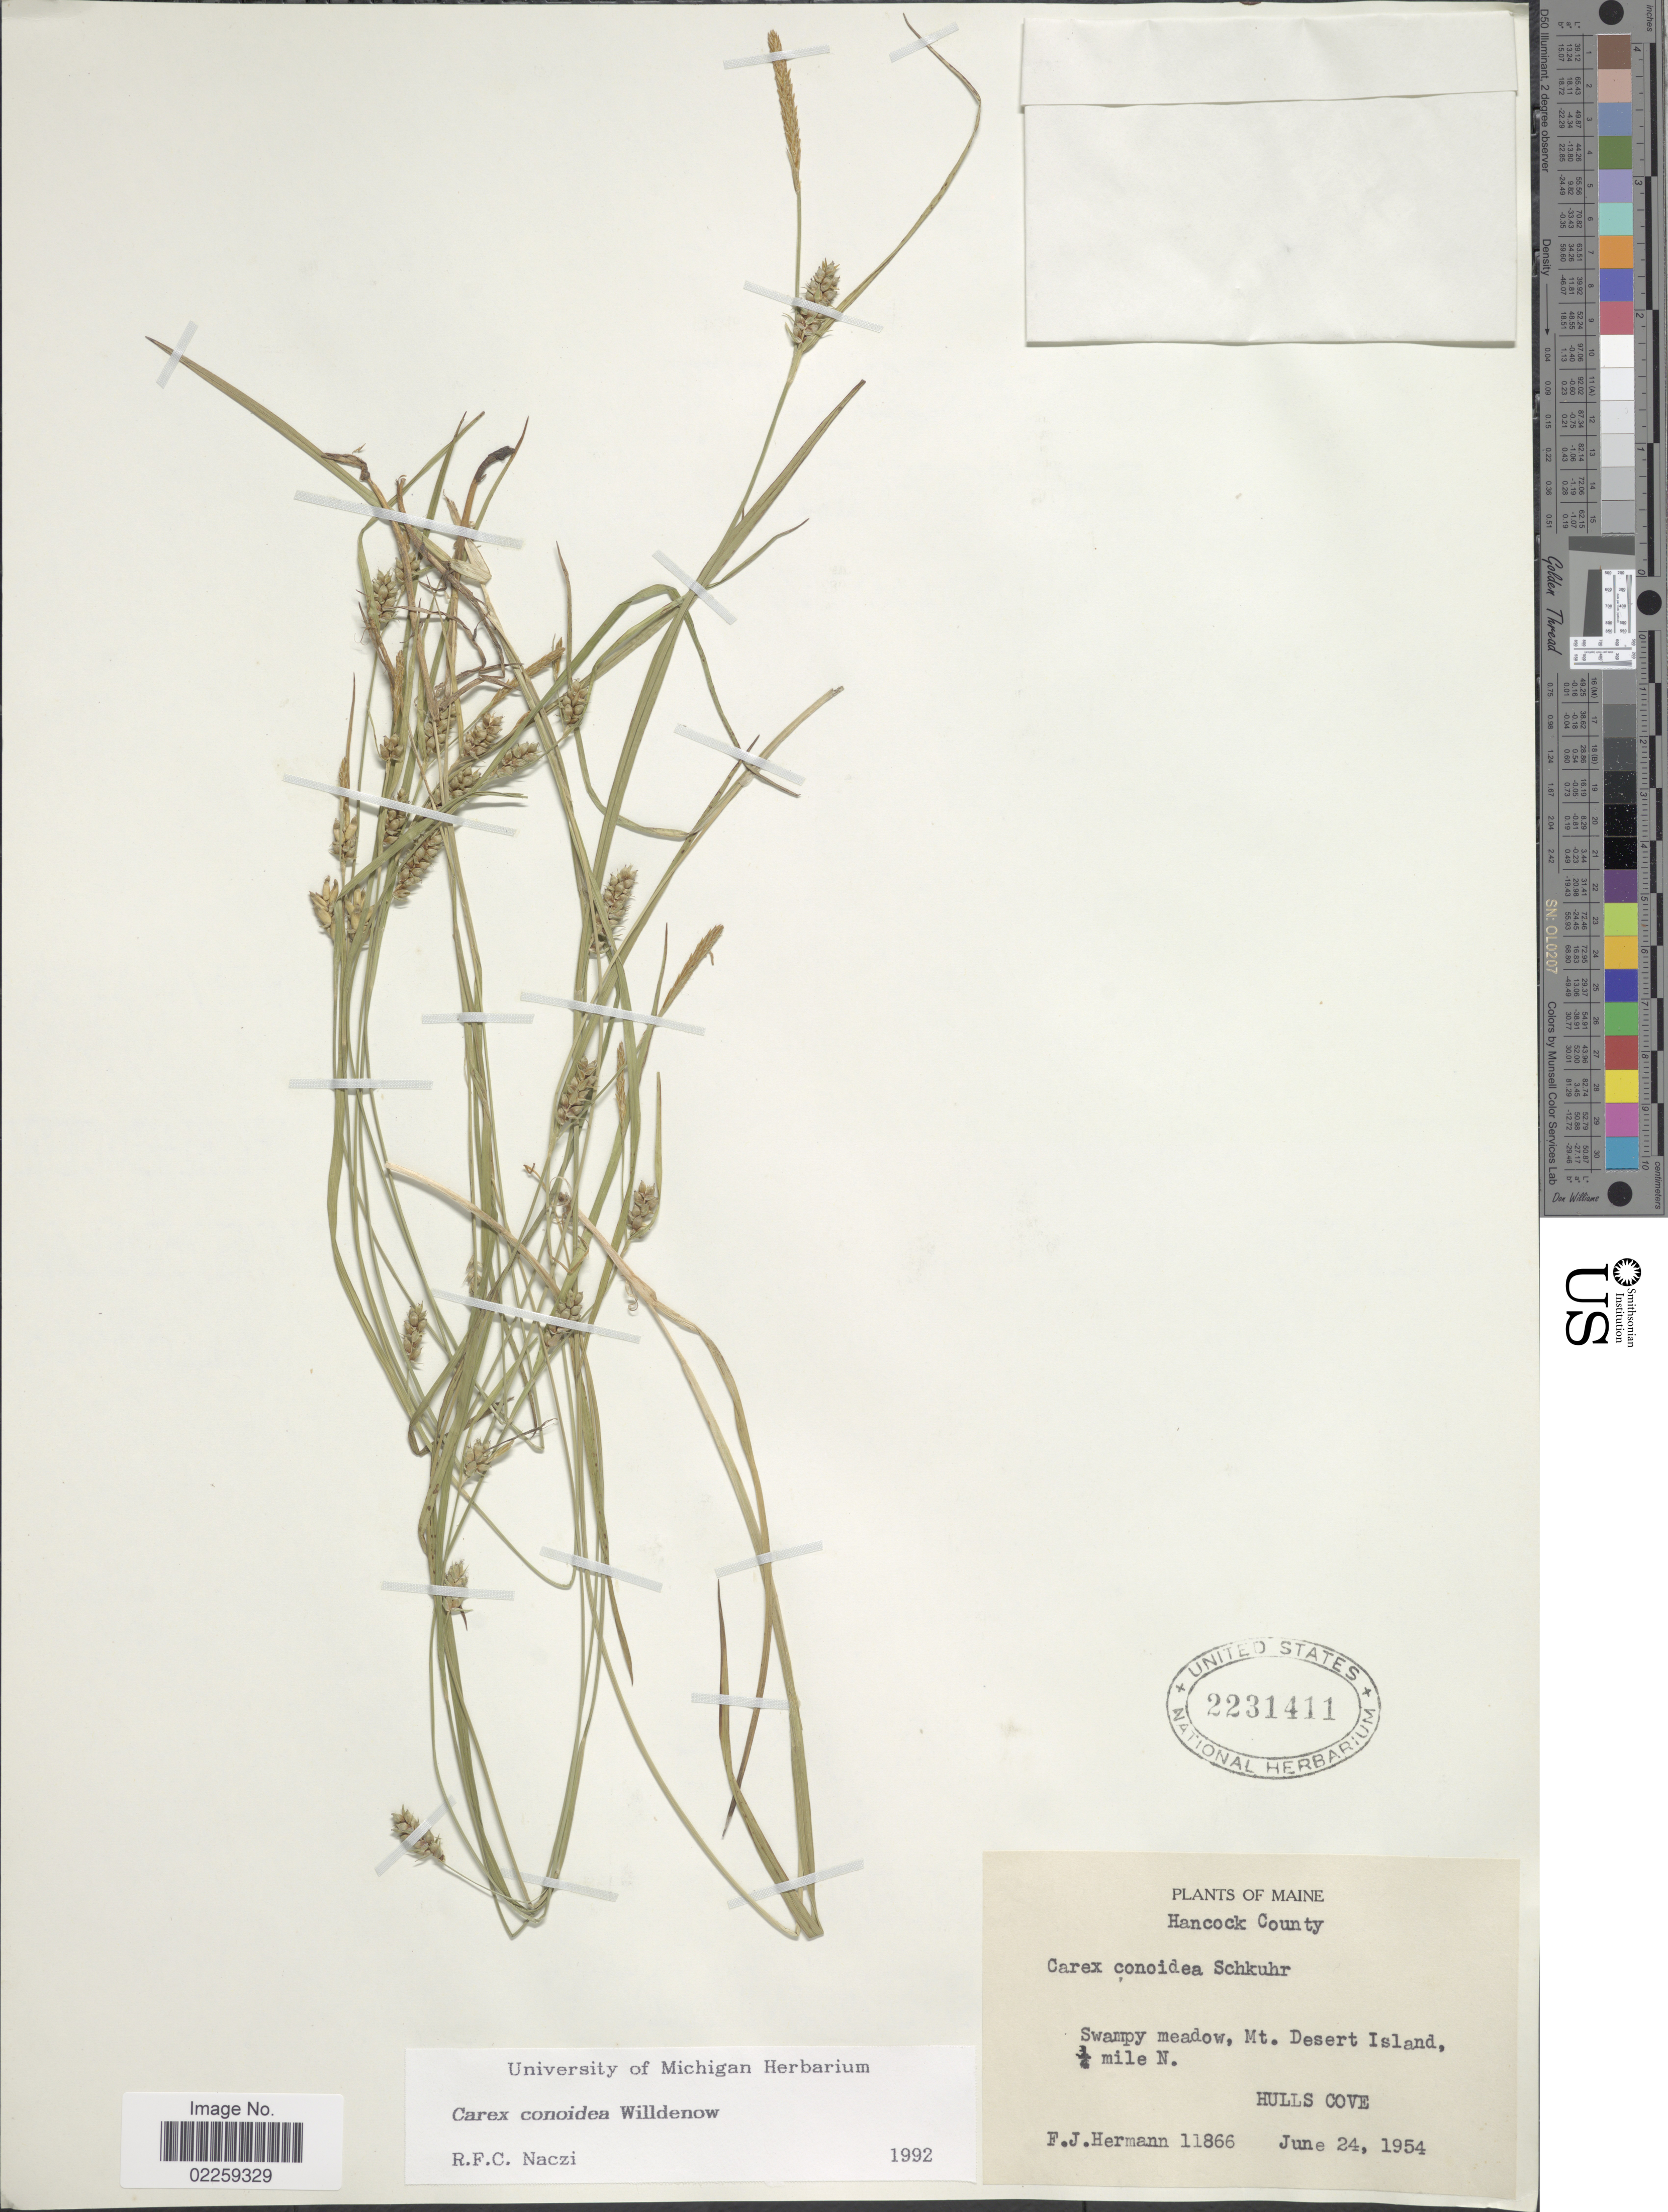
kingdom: Plantae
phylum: Tracheophyta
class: Liliopsida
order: Poales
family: Cyperaceae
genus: Carex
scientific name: Carex conoidea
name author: Willd.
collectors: F. J. Hermann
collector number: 11866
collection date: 1954-06-24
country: United States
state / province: Maine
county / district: Hancock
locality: Mt. Desert Island, 3/4 mile N. of Hulls Cove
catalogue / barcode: US 2231411